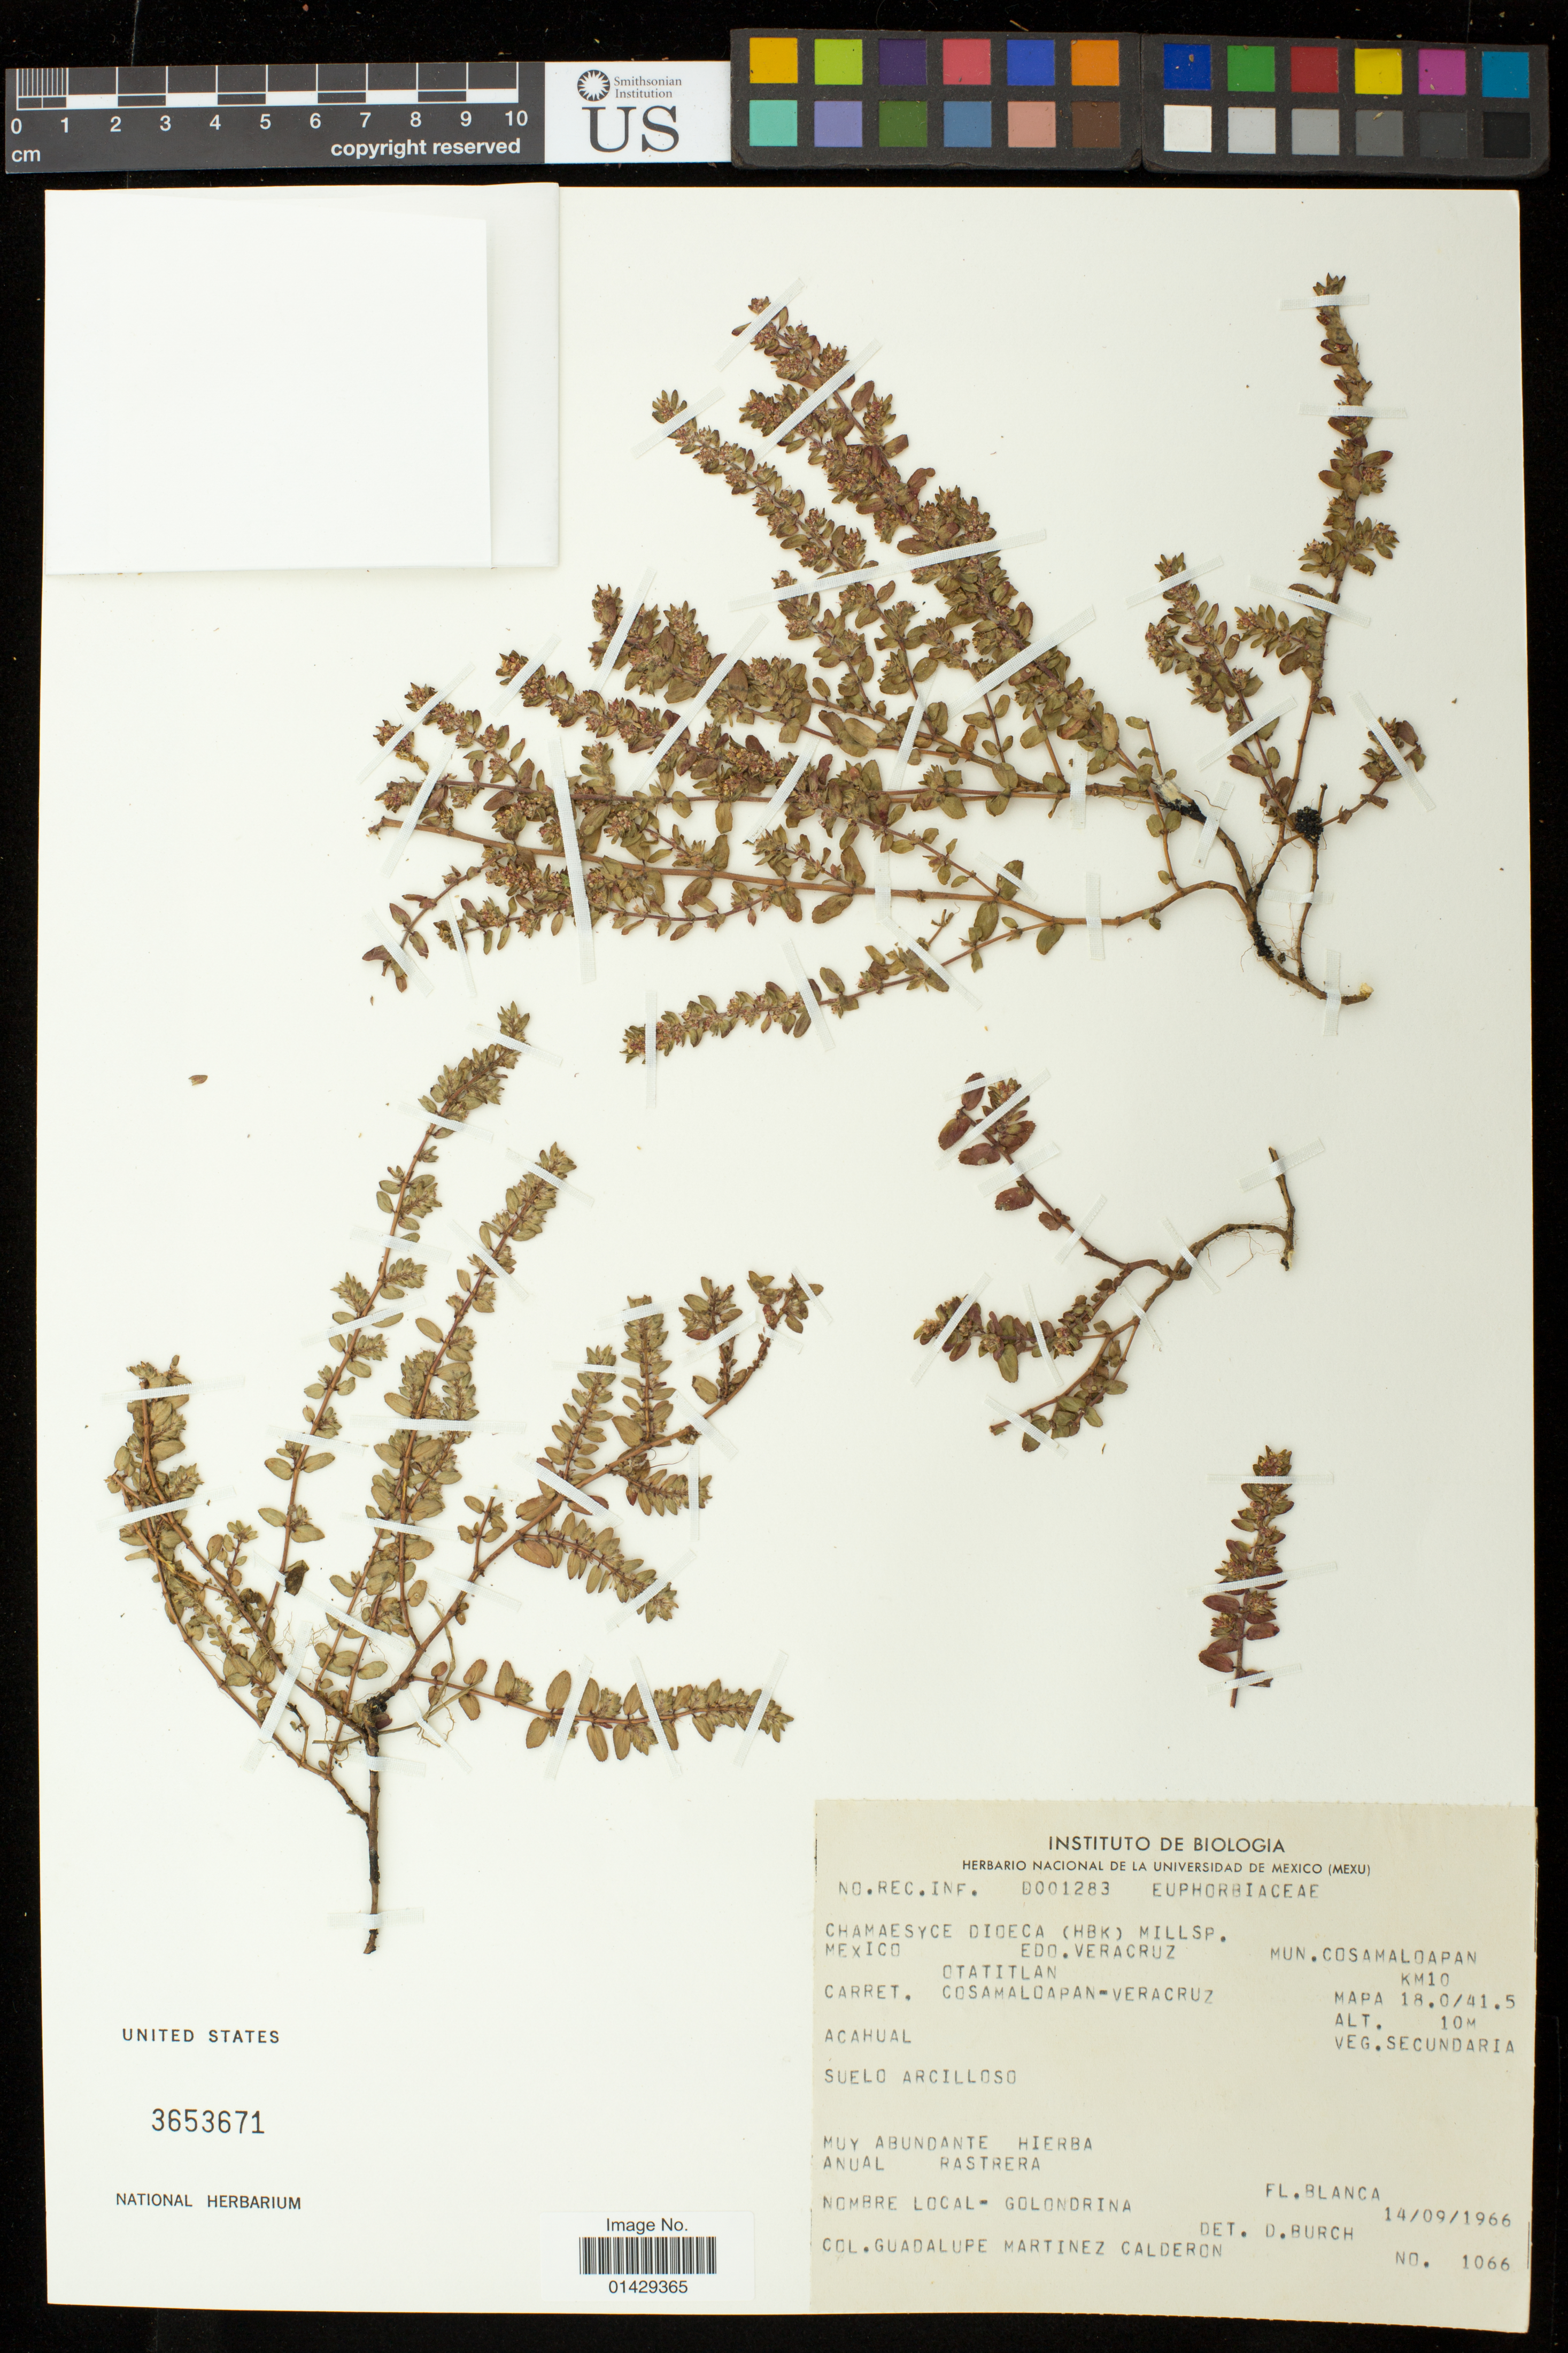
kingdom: Plantae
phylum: Tracheophyta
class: Magnoliopsida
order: Malpighiales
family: Euphorbiaceae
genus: Euphorbia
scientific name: Euphorbia dioeca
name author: Kunth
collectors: G. M. Calderon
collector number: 1066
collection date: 1966-09-14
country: Mexico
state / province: Veracruz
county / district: Cosamaloapan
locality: Cosamaloapan, Acahual; KM 10 Mapa 18.0/41.5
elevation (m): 10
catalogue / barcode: US 3653671